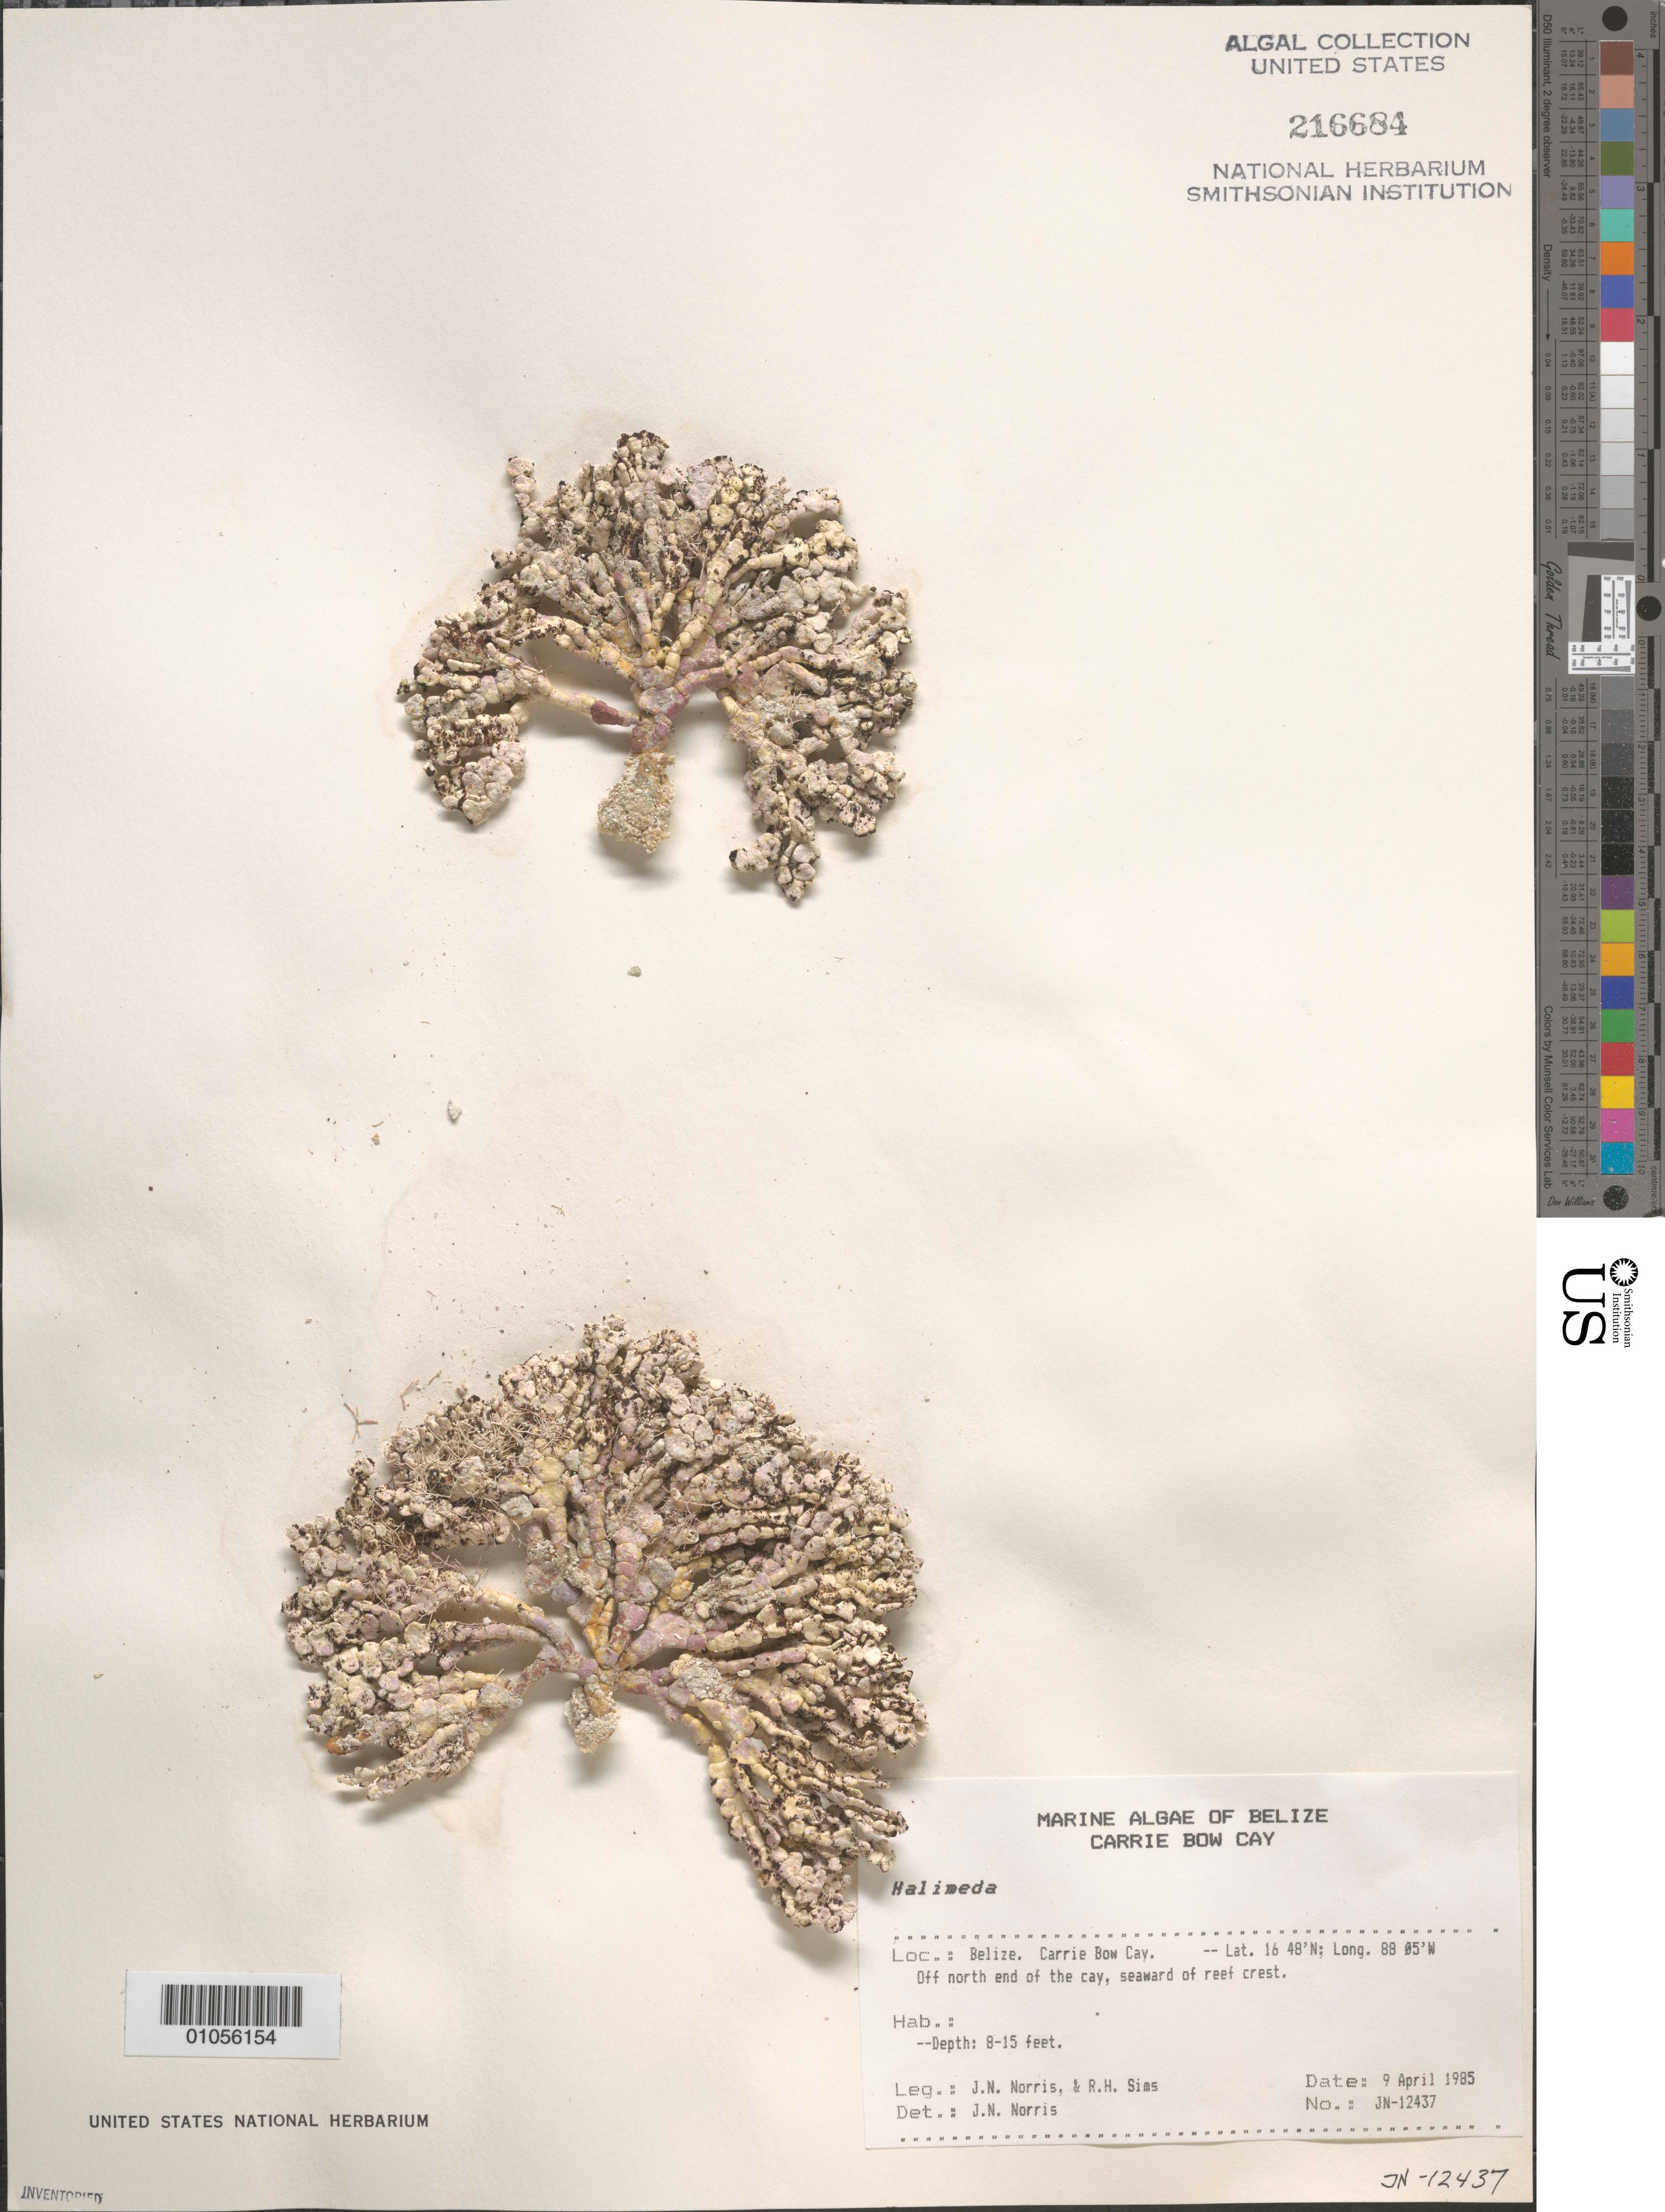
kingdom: Plantae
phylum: Chlorophyta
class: Ulvophyceae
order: Bryopsidales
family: Halimedaceae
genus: Halimeda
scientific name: Halimeda sp.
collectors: J. N. Norris & R. H. Sims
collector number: JN-12437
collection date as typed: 09 Apr 1985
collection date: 1985-04-09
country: Belize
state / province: Stann Creek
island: Carrie Bow Cay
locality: Off north end of cay, seaward of reef crest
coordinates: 16 48'N, 88 05'W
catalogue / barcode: US 216684